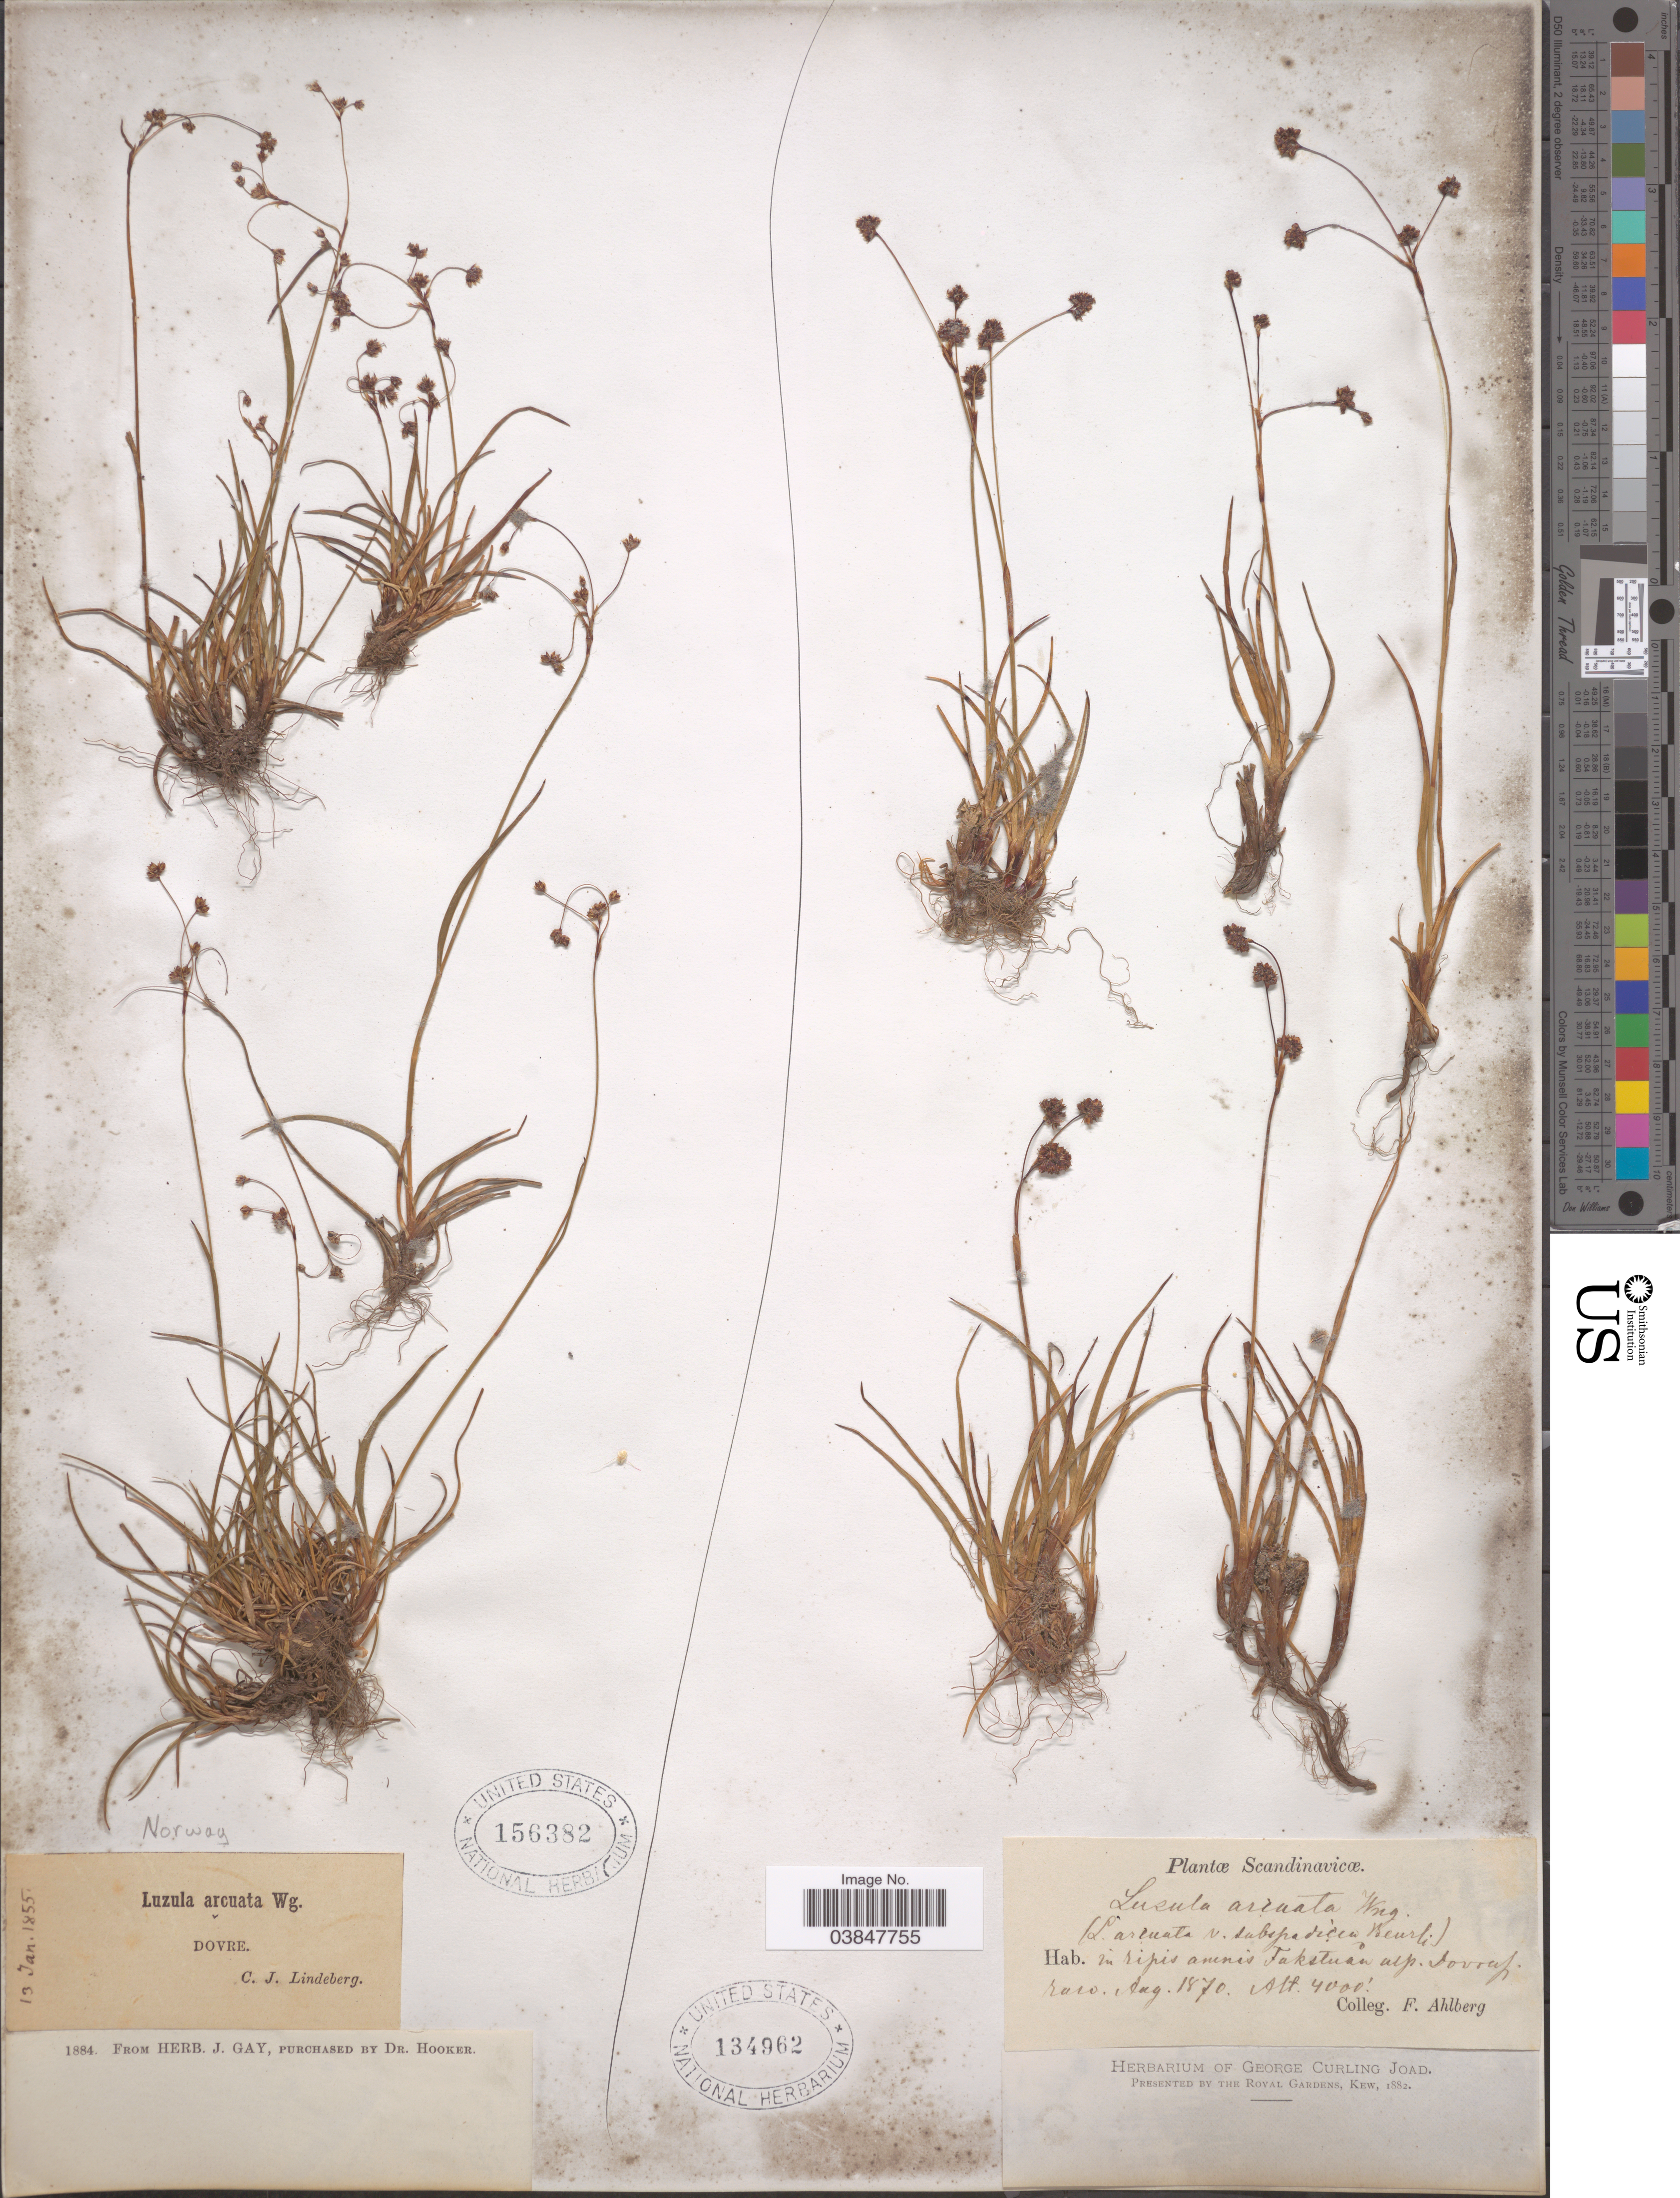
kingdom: Plantae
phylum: Tracheophyta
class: Liliopsida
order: Poales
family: Juncaceae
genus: Luzula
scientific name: Luzula arcuata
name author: (Wahlenb.) Sw.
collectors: C. Lindeberg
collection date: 1855-01-13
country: Norway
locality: Dovre.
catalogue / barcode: US 156382